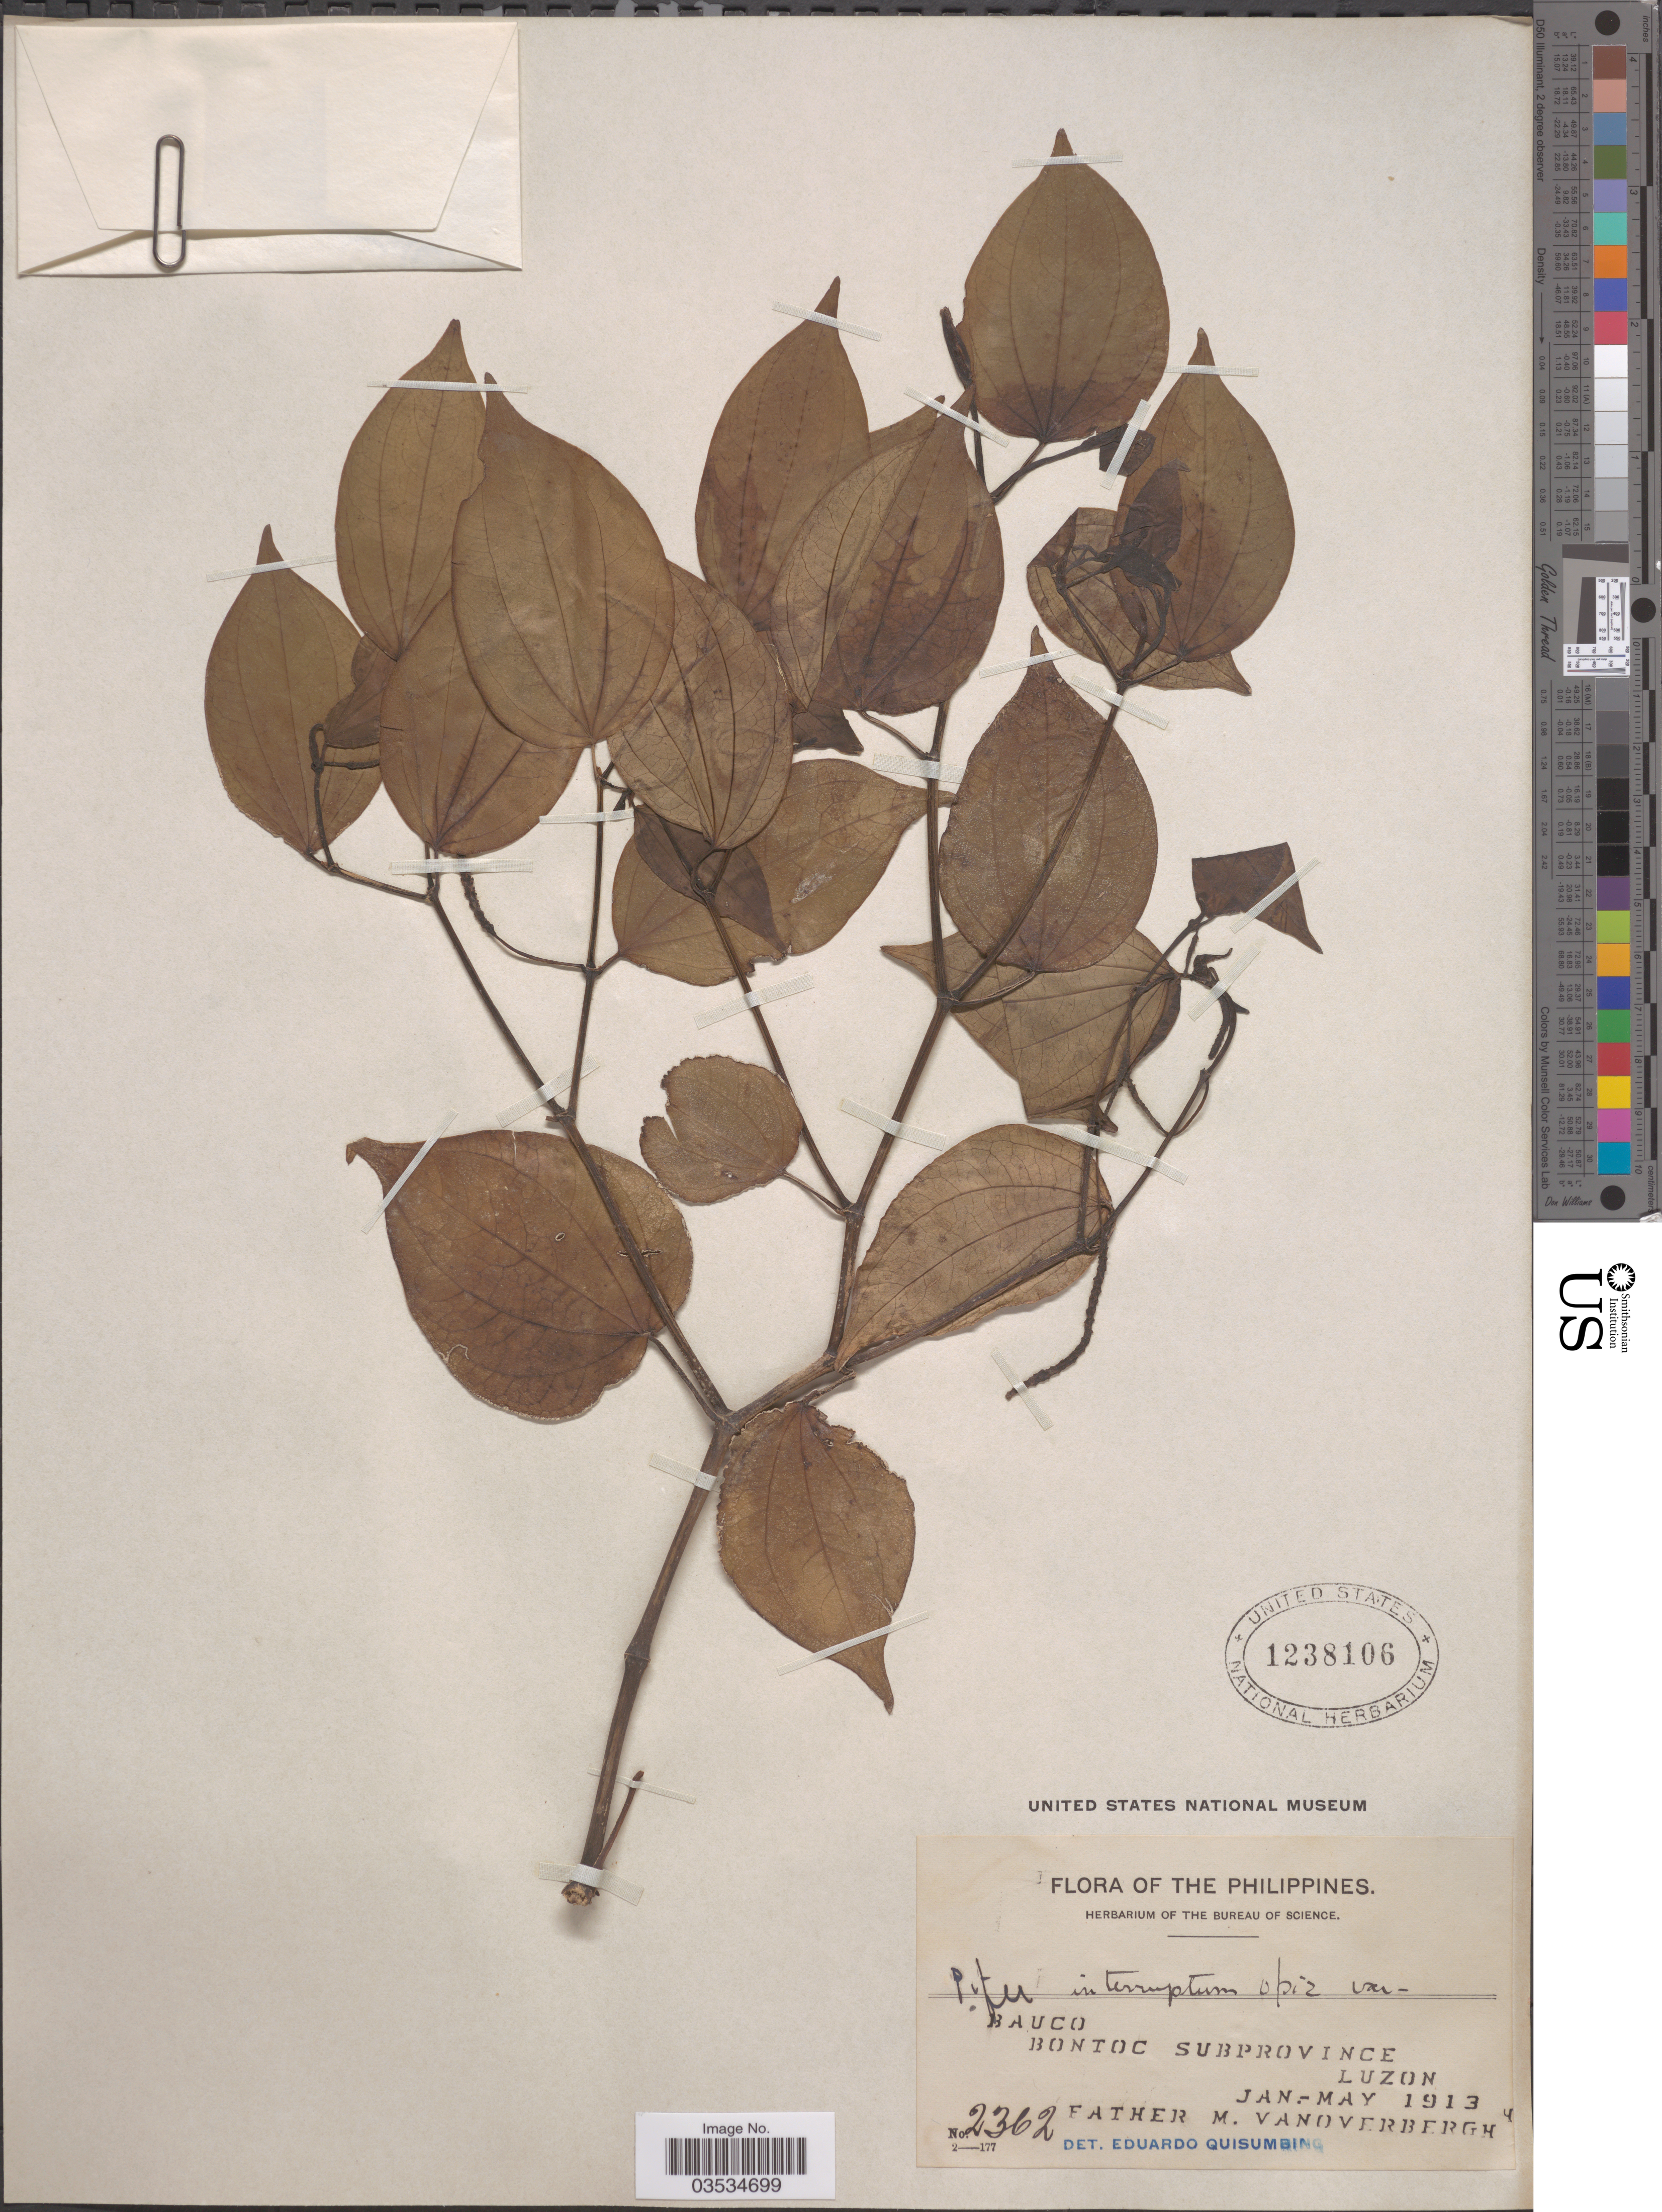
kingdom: Plantae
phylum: Tracheophyta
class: Magnoliopsida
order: Piperales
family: Piperaceae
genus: Piper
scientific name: Piper interruptum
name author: Opiz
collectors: F. Vanoverbergh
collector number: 2362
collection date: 1913-01/1913-05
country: Philippines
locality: Bauco. Bontoc subprovince. Luzon.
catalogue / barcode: US 1238106